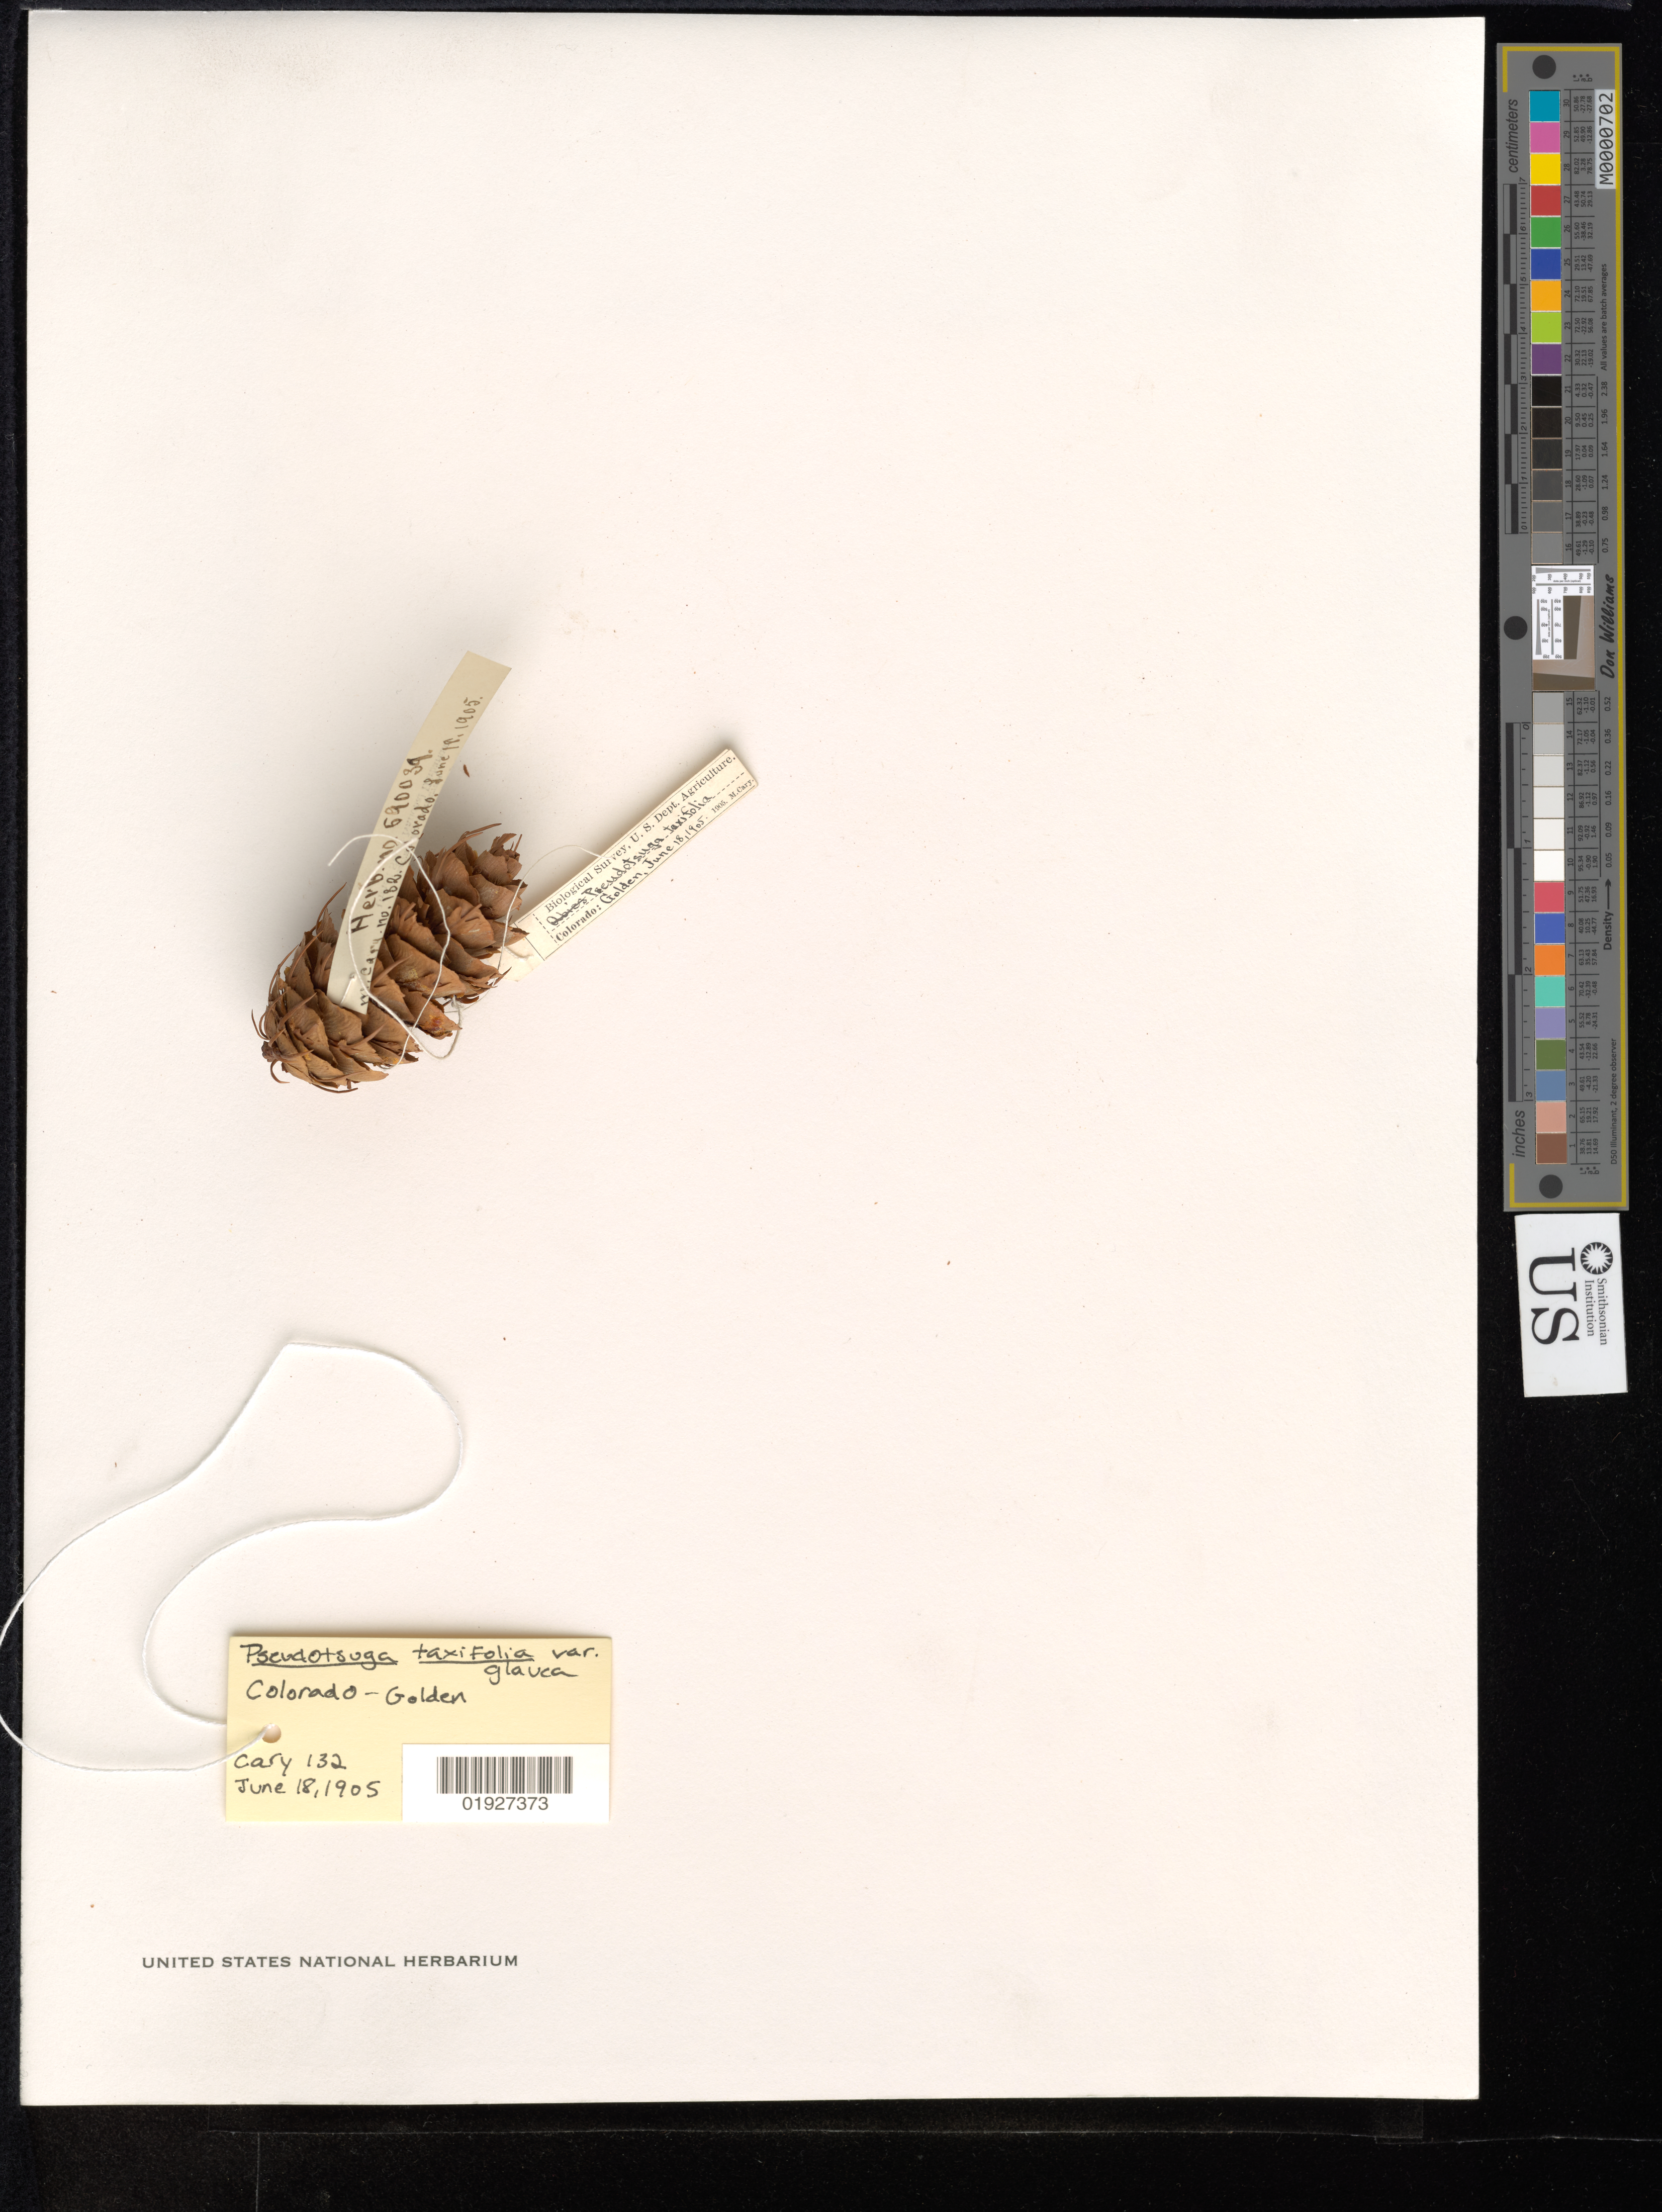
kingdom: Plantae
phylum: Tracheophyta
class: Pinopsida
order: Pinales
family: Pinaceae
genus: Pseudotsuga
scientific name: Pseudotsuga taxifolia var. glauca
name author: Sudw.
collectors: M. Cary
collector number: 132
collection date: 1905-06-18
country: United States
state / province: Colorado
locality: Golden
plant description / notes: Herb. no. 590039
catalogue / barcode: US 590039